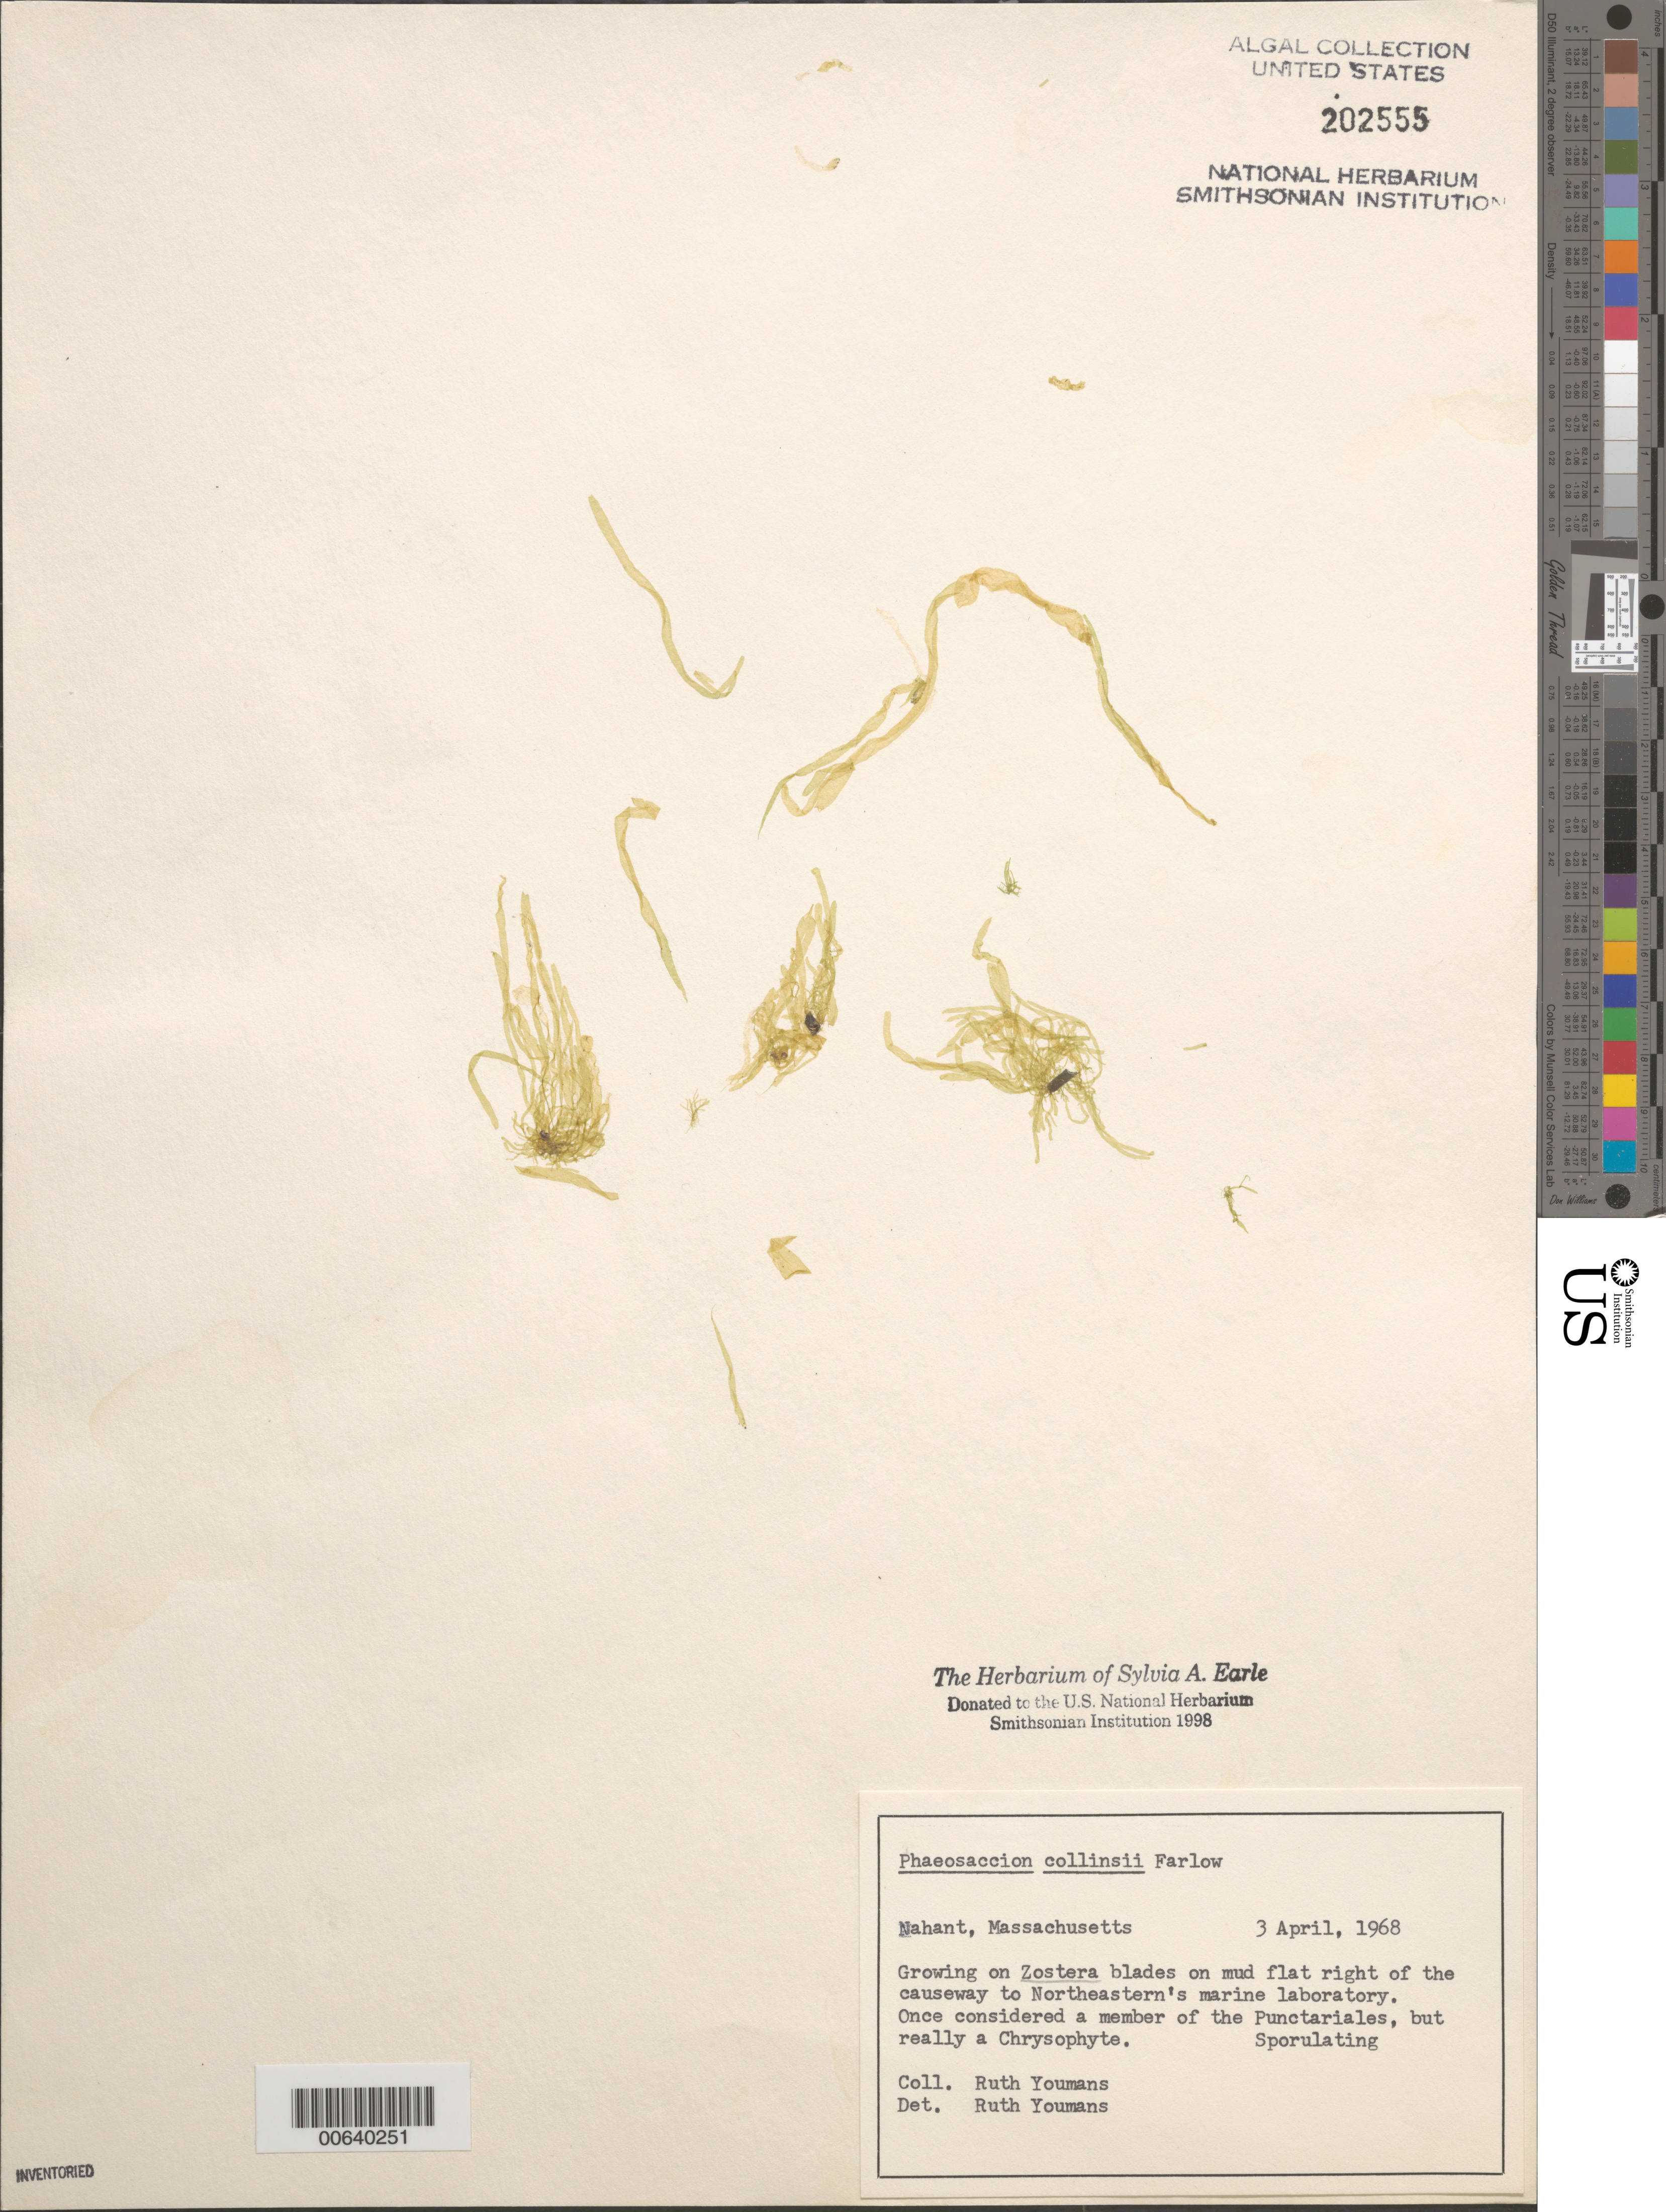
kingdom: Chromista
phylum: Ochrophyta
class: Phaeophyceae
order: Phaeothamniales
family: Phaeosaccionaceae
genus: Phaeosaccion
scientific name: Phaeosaccion collinsii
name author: Farl.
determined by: Youmans, Ruth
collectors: R. Youmans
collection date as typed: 03 Apr 1968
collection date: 1968-04-03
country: United States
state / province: Massachusetts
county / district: Essex County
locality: Nahant, right side of causeway to Northeastern University's marine laboratory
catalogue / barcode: US 202555